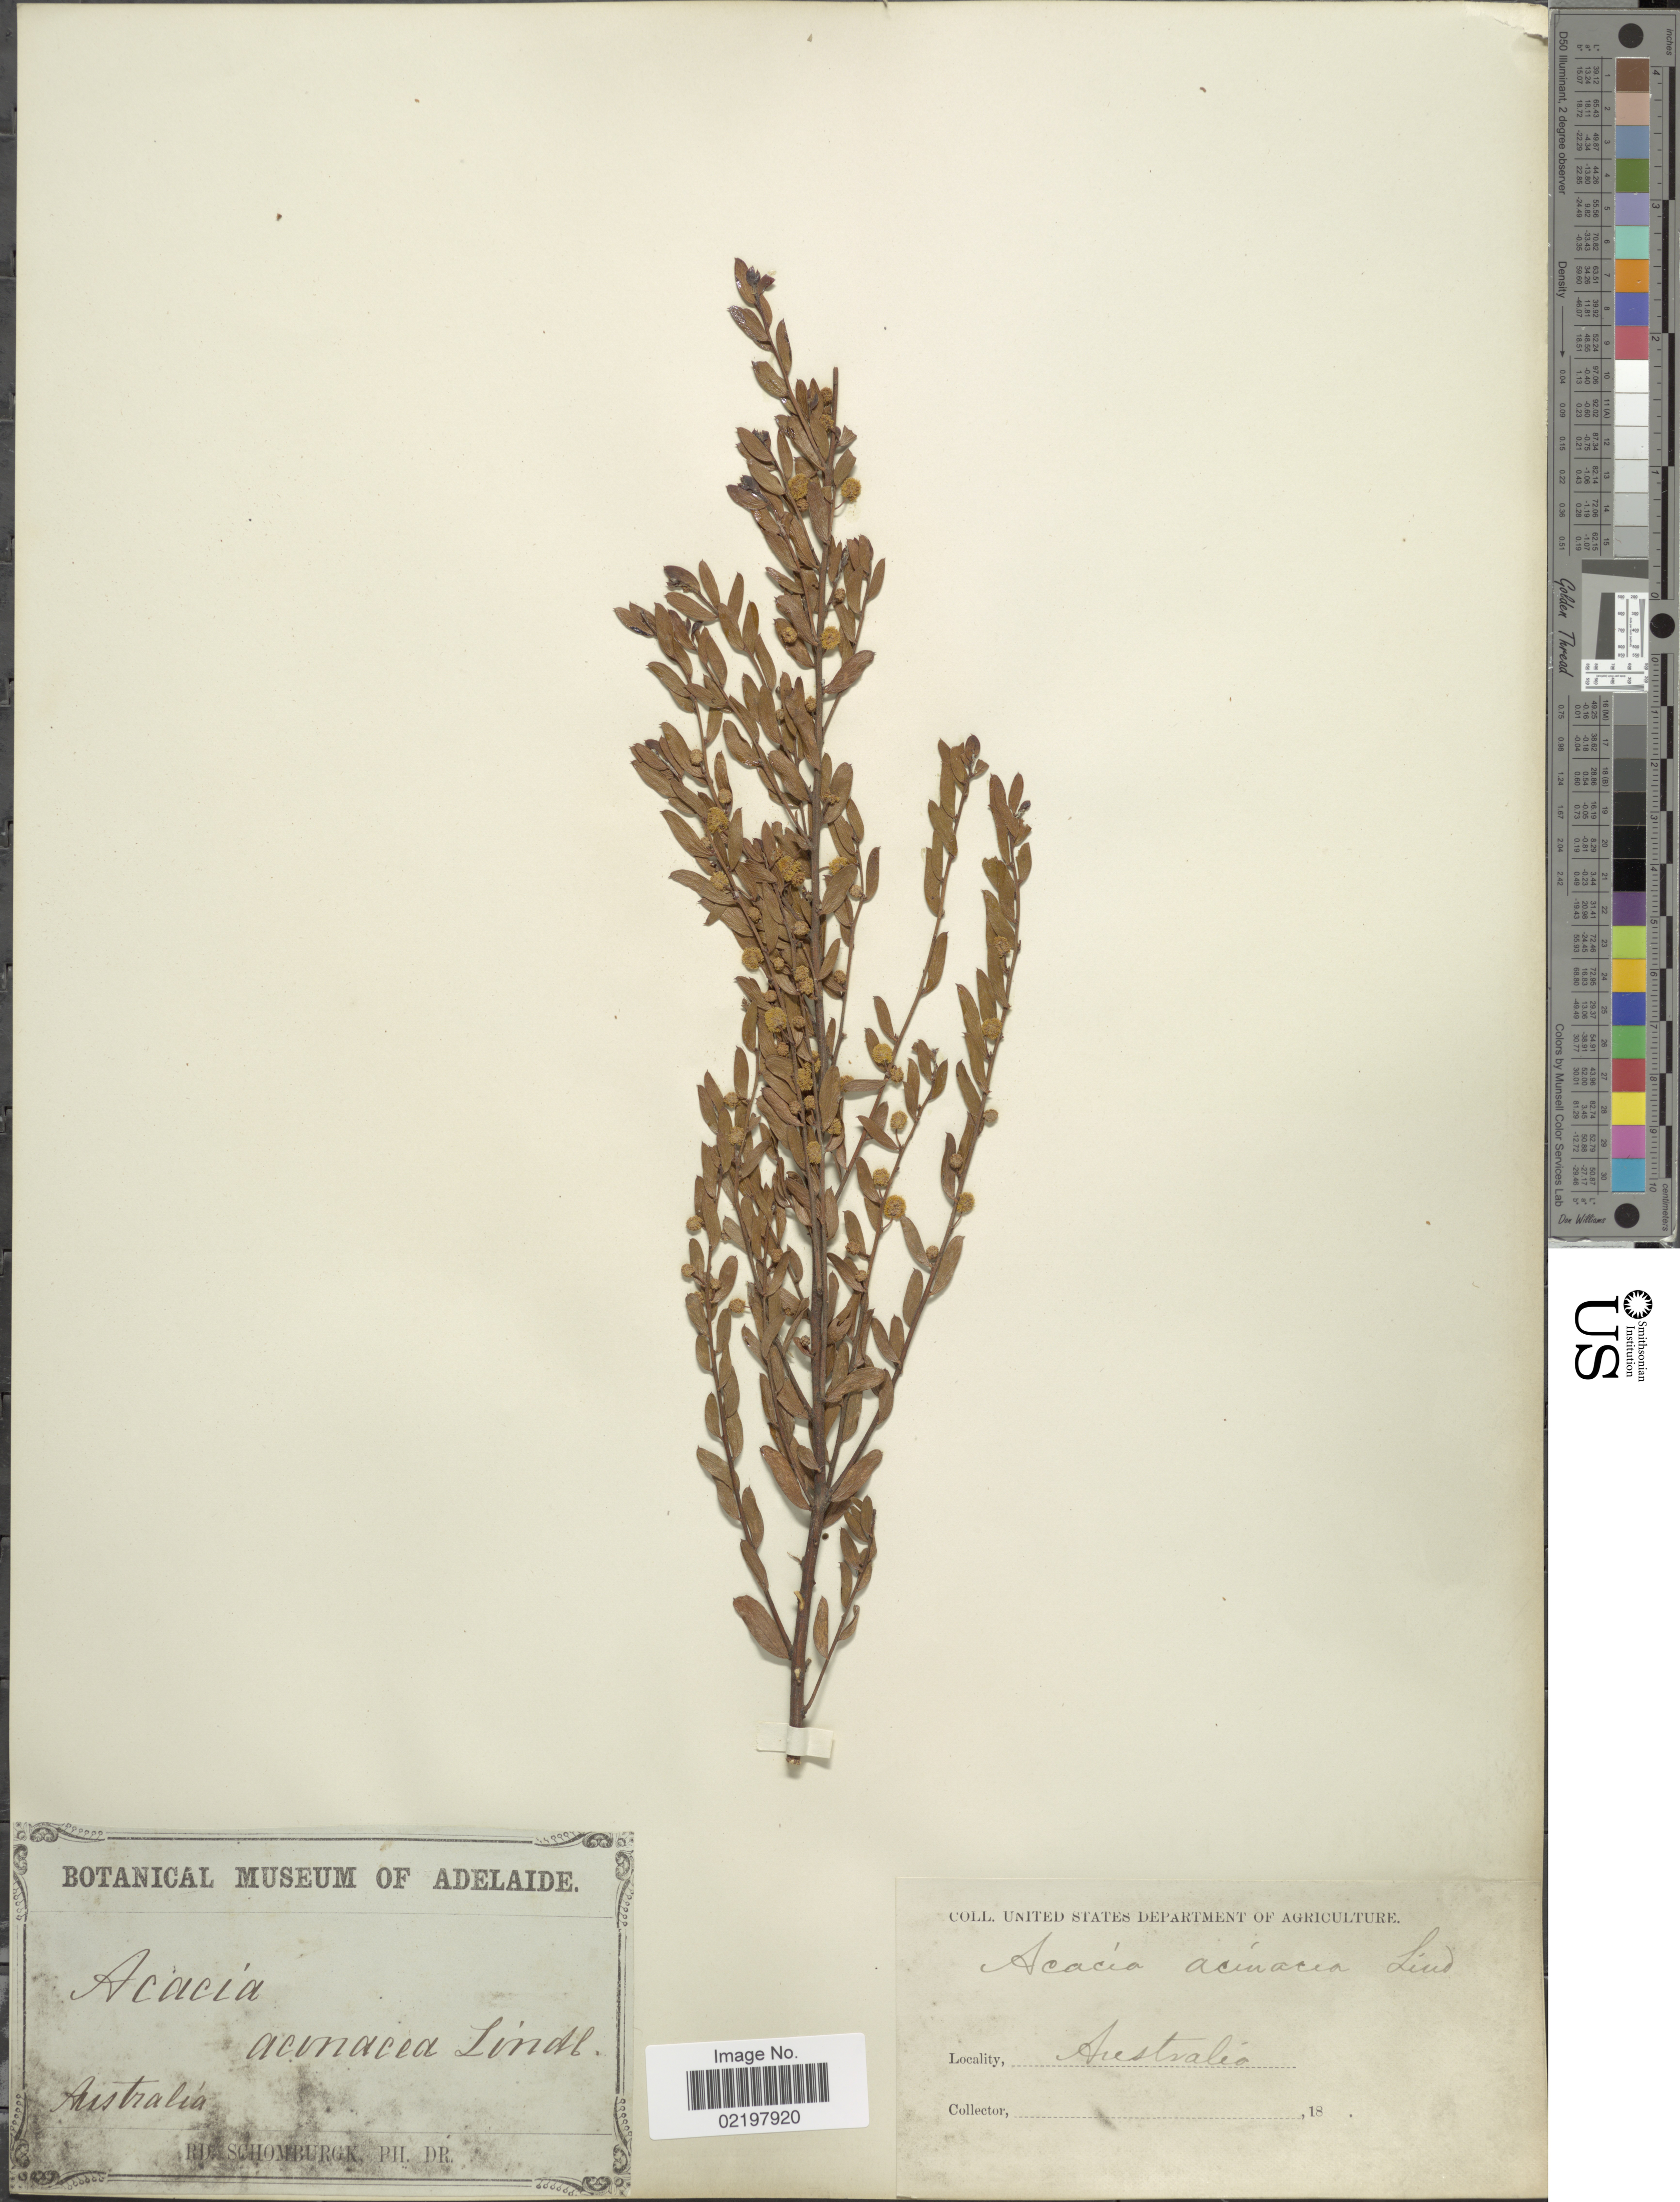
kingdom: Plantae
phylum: Tracheophyta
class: Magnoliopsida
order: Fabales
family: Fabaceae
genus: Acacia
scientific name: Acacia acinacea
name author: Lindl.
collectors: M. R. Schomburgk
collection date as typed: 18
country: Australia